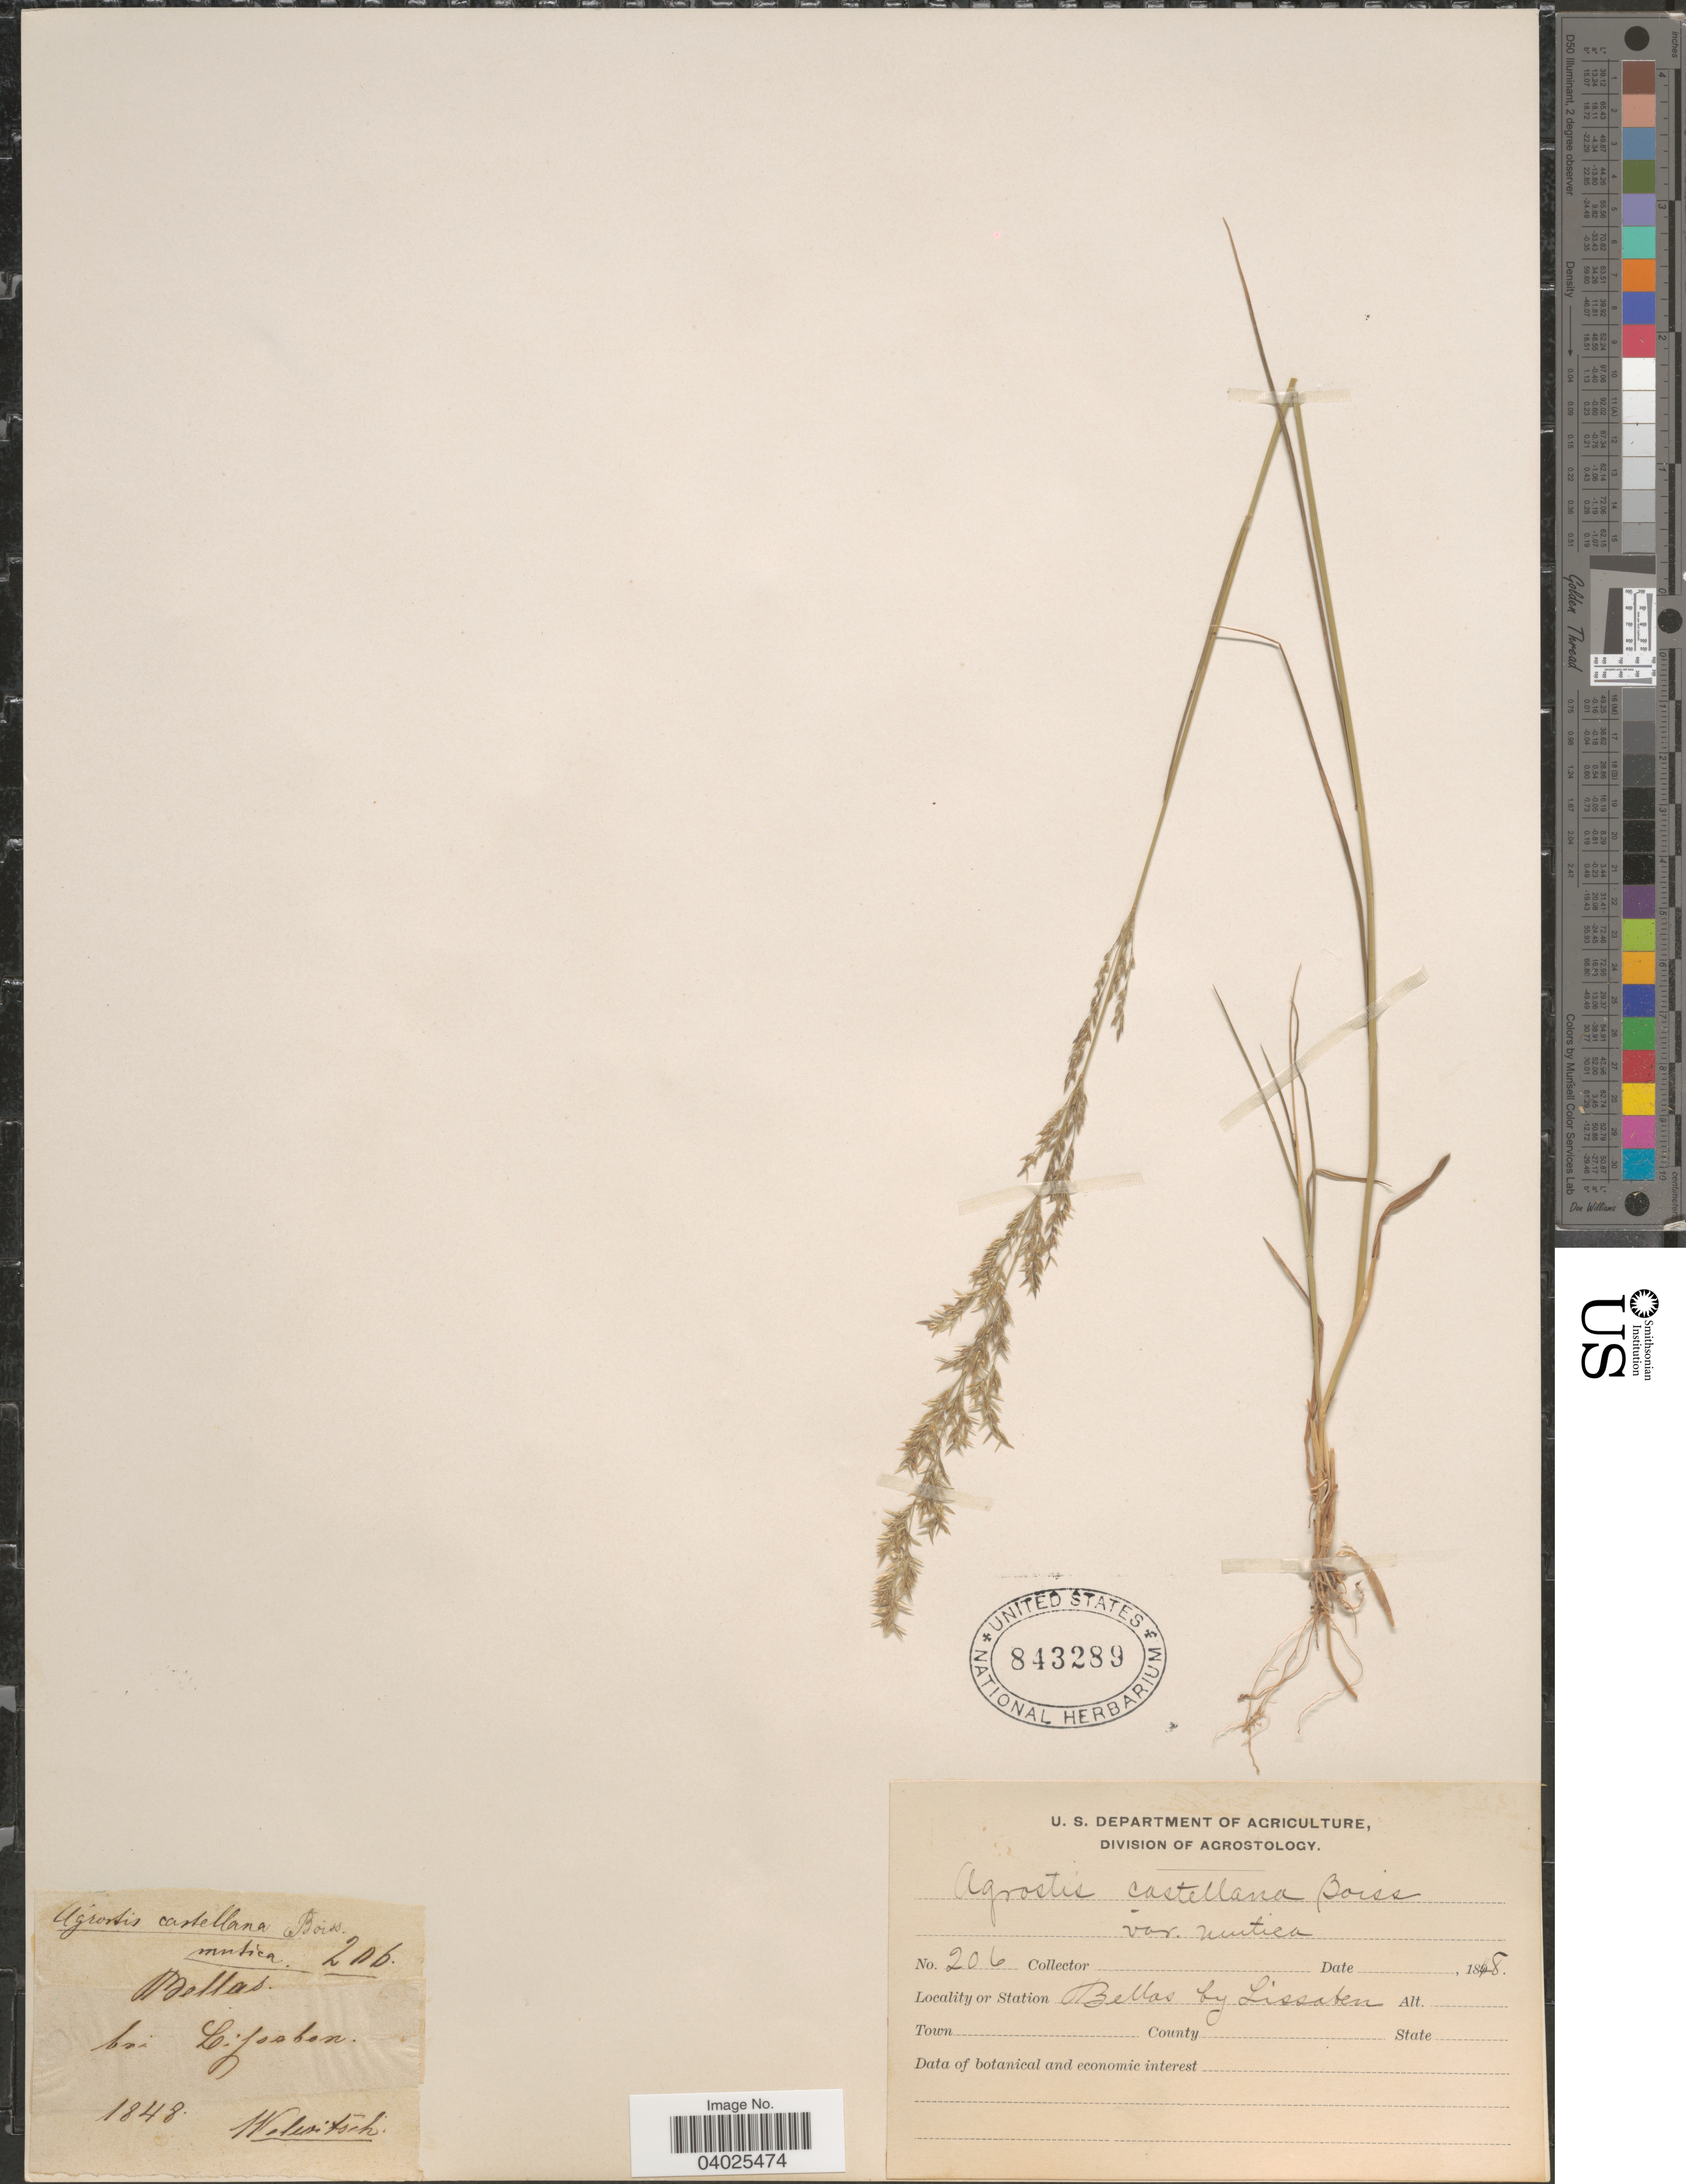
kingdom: Plantae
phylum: Tracheophyta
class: Liliopsida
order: Poales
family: Poaceae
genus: Agrostis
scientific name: Agrostis castellana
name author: Boiss. & Reut.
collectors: -. Welwitsch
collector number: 206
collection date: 1848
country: Portugal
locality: Station Bellas by Lissaben.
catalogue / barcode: US 843289